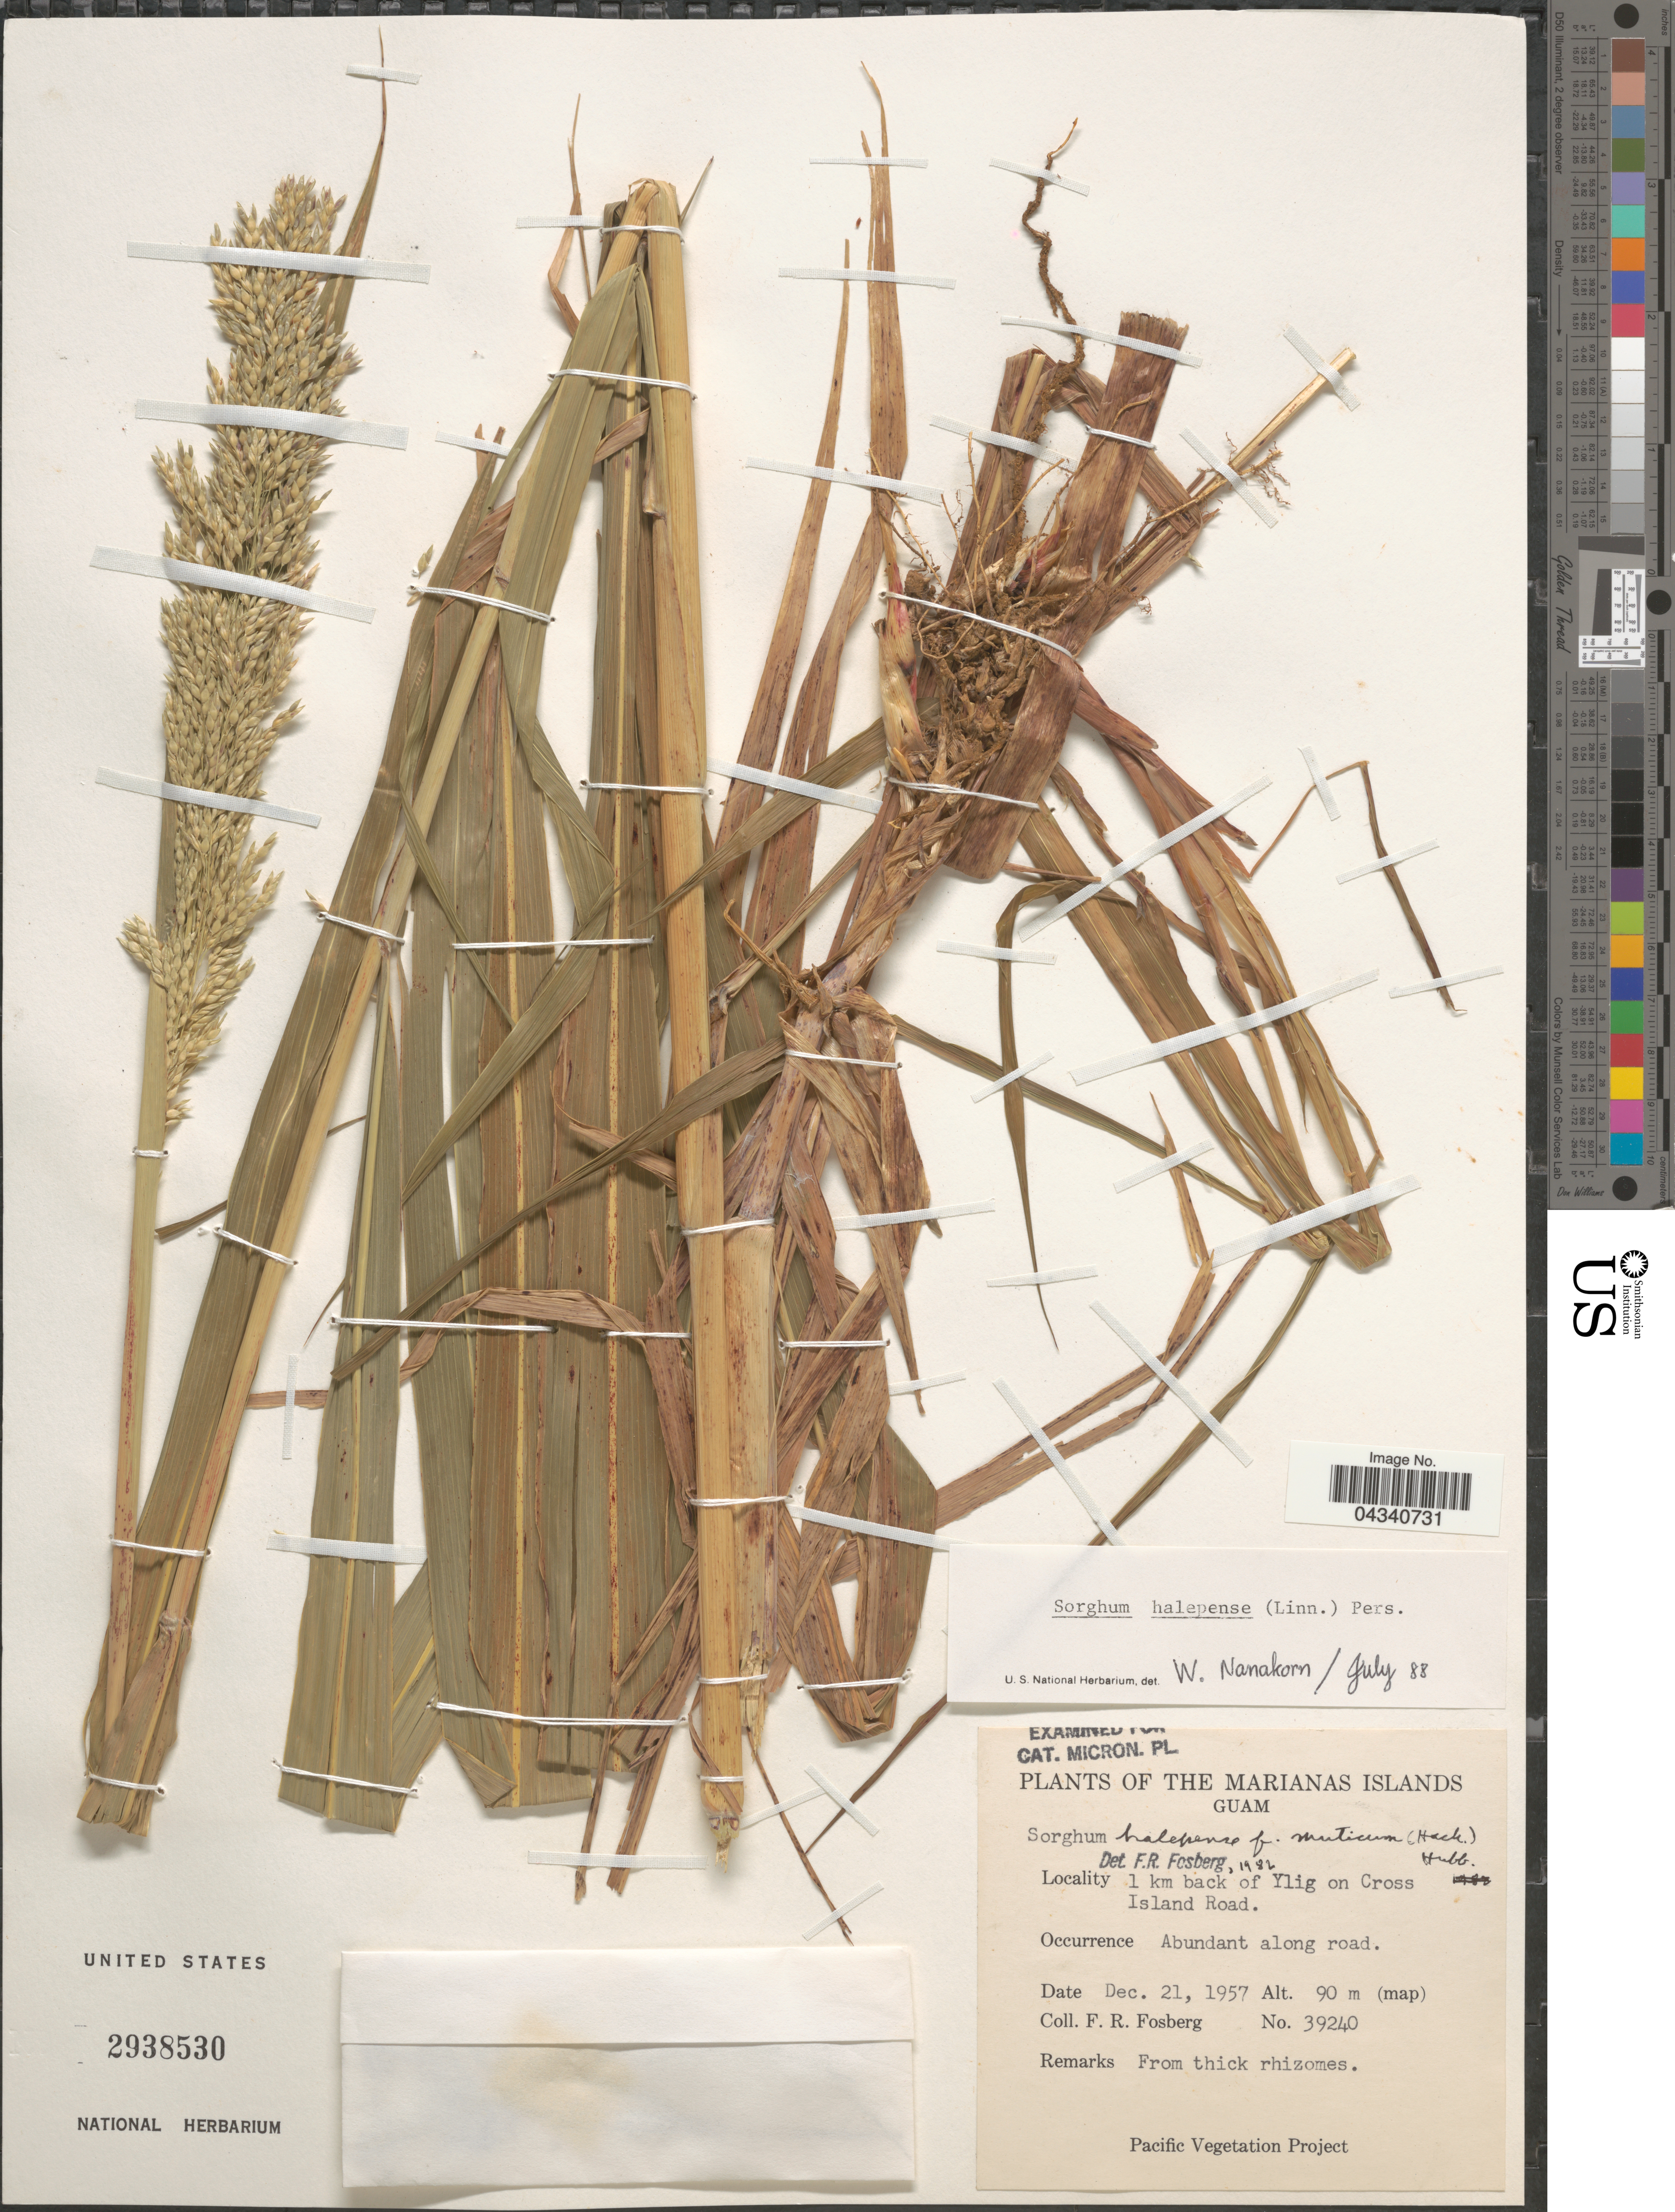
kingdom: Plantae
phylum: Tracheophyta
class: Liliopsida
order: Poales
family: Poaceae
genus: Sorghum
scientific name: Sorghum halepense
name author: (L.) Pers.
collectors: F. R. Fosberg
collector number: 39240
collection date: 1957-12-21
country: Northern Mariana Islands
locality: Guam. 1 km back of Ylig on Cross Island Road. Abundant along road.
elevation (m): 90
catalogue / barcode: US 2938530